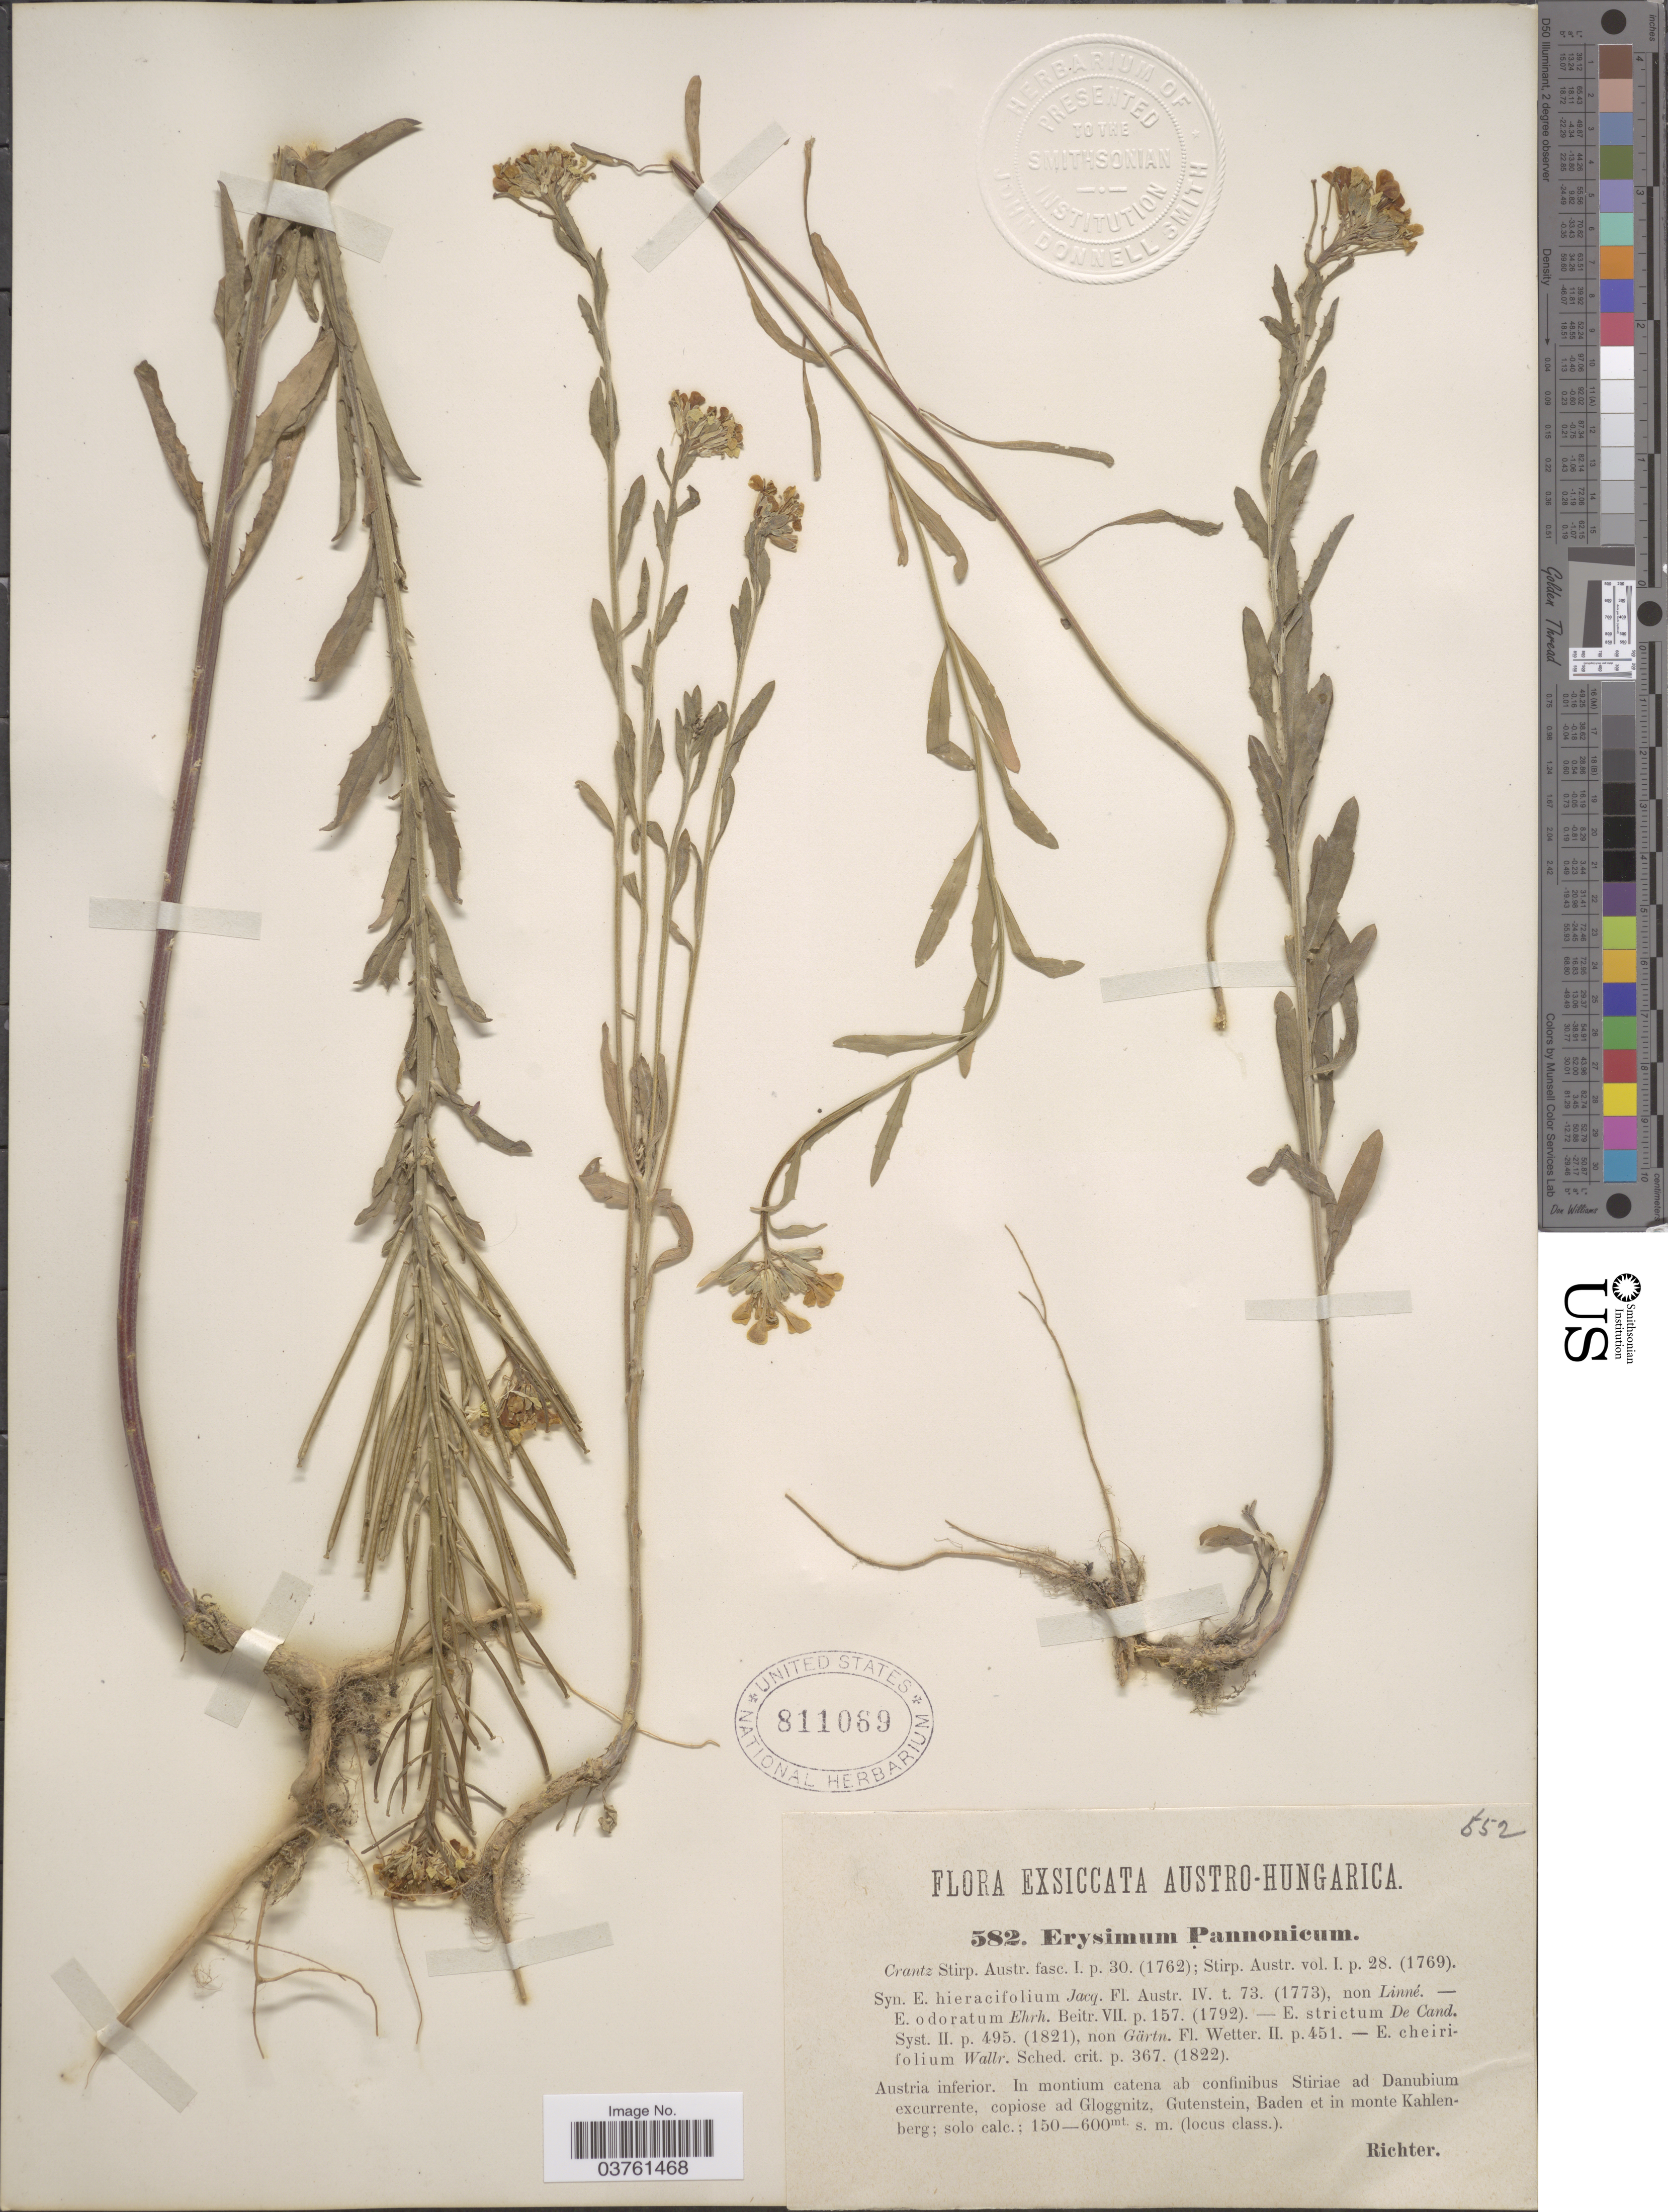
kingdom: Plantae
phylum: Tracheophyta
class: Magnoliopsida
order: Brassicales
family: Brassicaceae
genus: Erysimum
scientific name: Erysimum pannonicum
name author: Crantz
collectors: -- Richter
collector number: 582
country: Austria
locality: Austro- Hungarica. Austria inferior. In montium catena ab confinibus Stiriae ad Danubium excurrente, copiose ad Gloggnitz, Gutenstein, Baden et in monte Kahlenberg.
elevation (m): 150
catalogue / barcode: US 811069